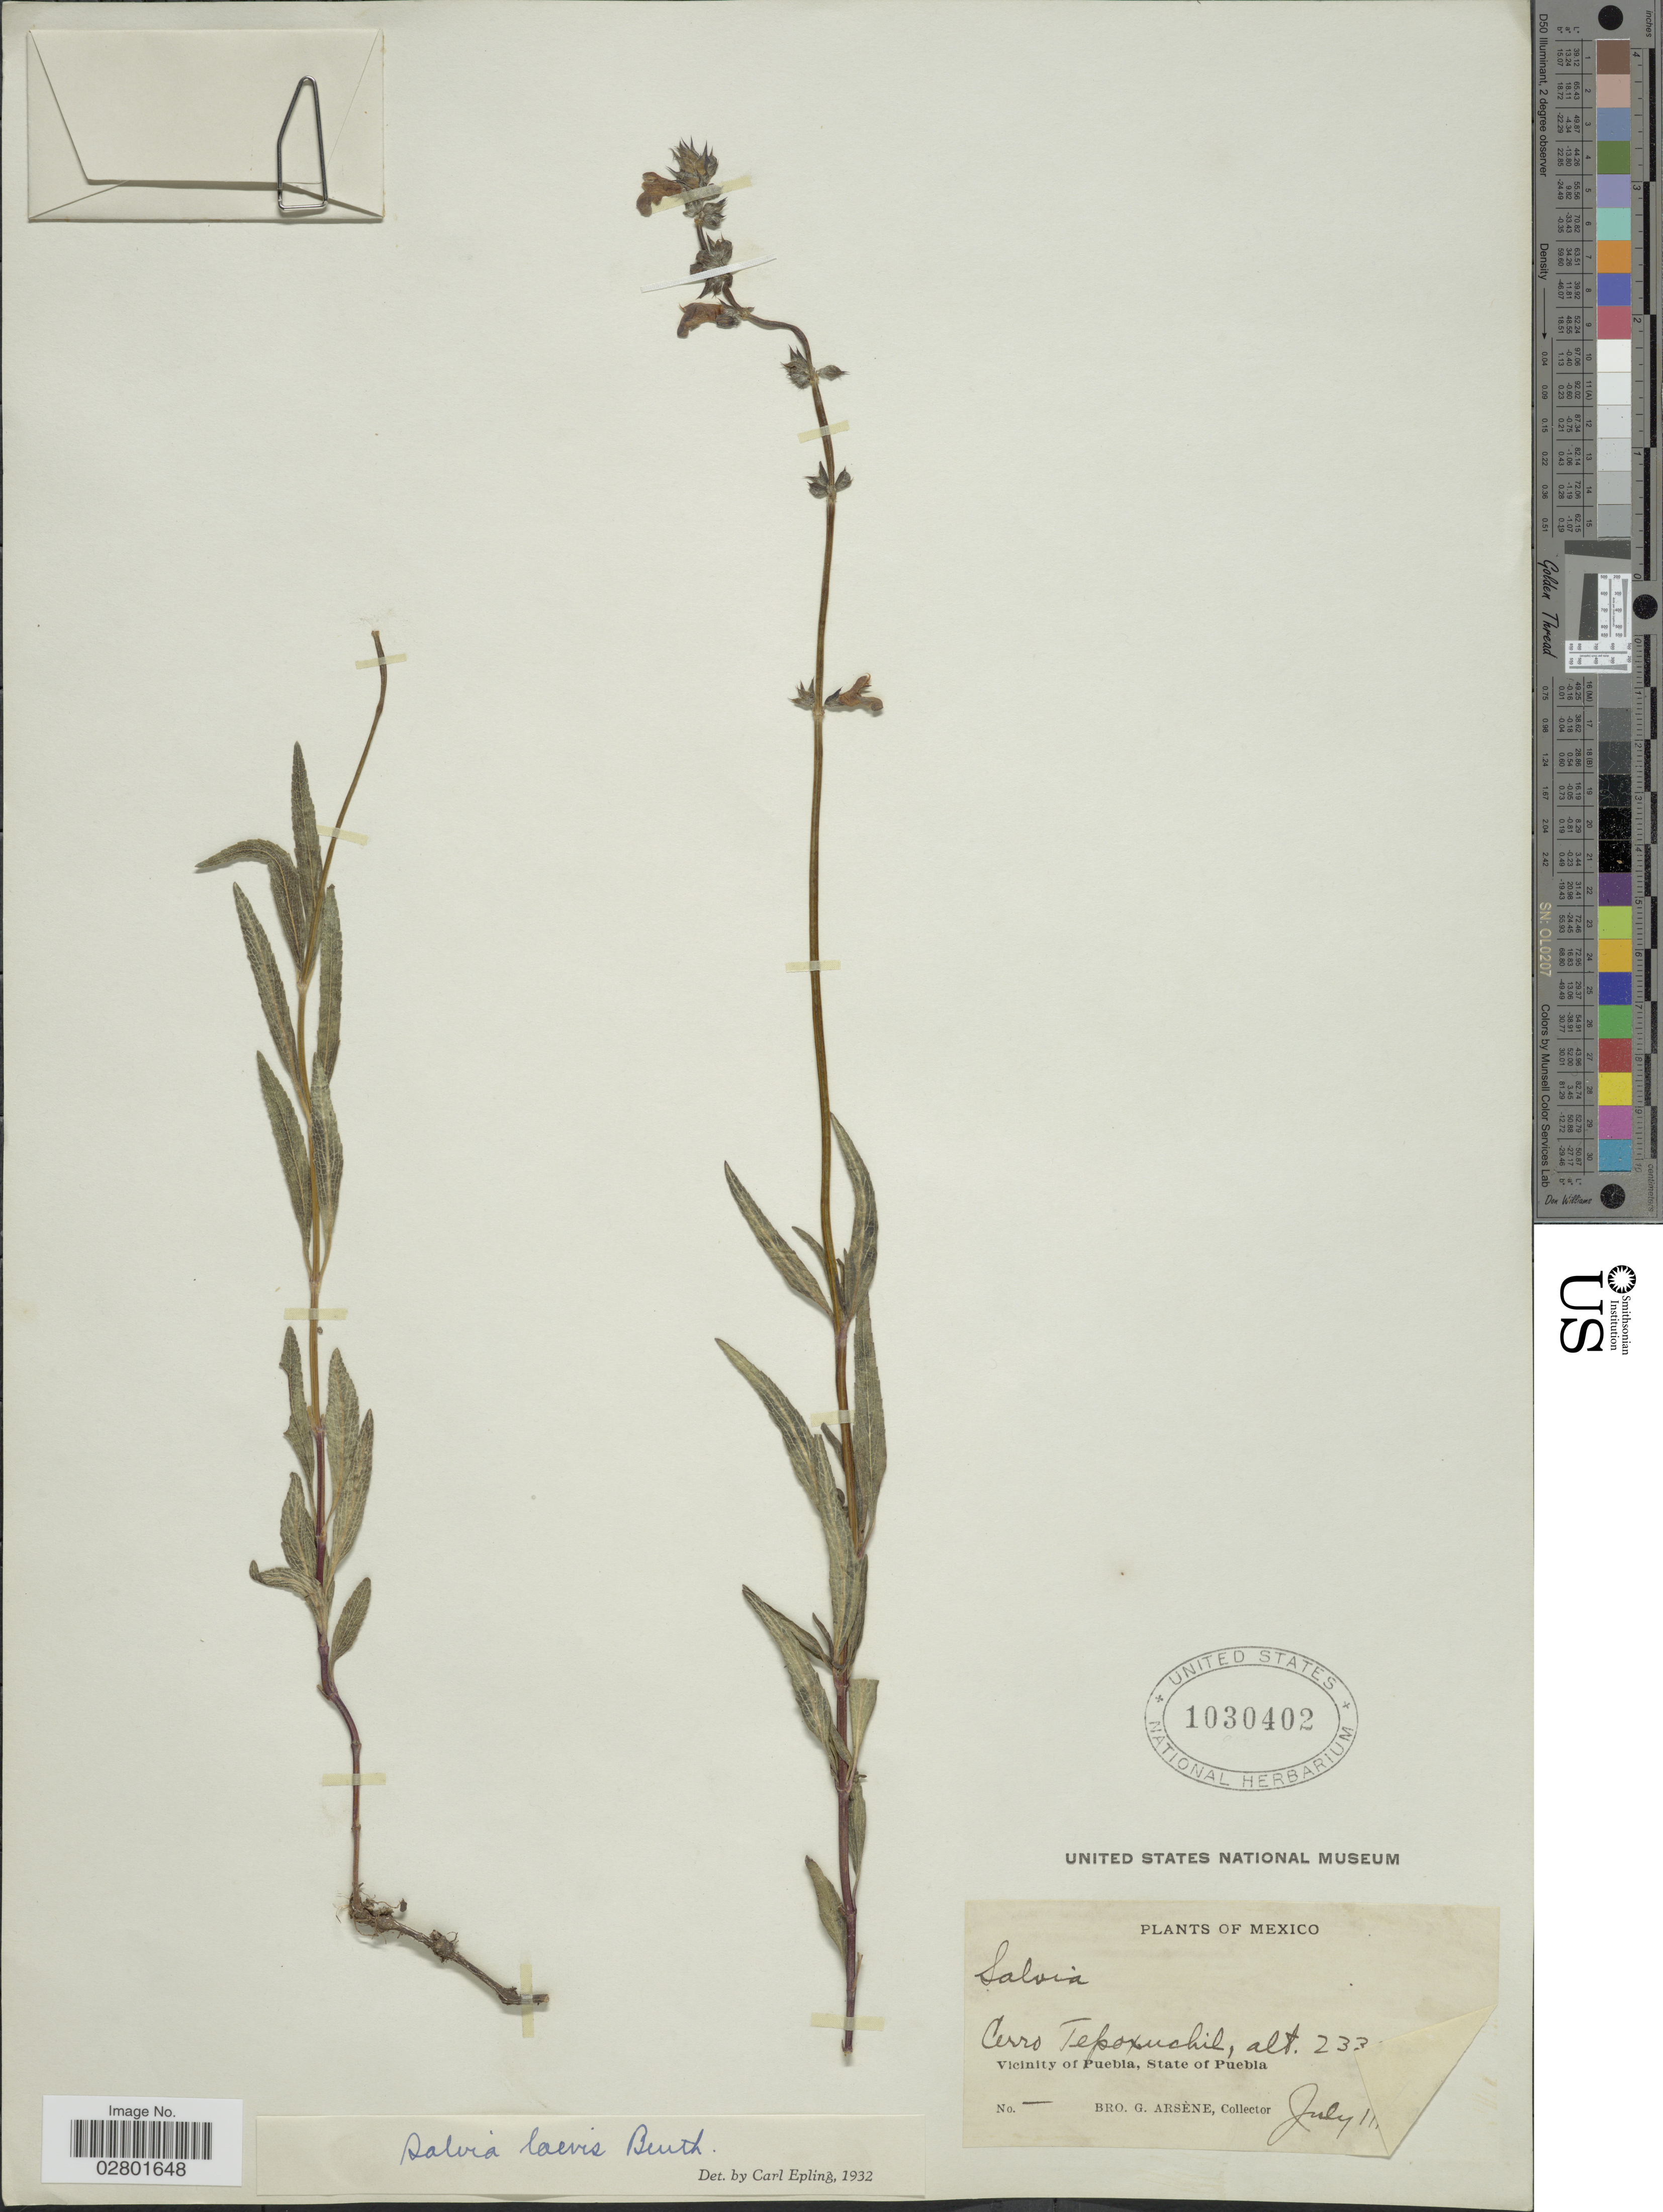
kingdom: Plantae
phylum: Tracheophyta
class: Magnoliopsida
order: Lamiales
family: Lamiaceae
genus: Salvia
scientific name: Salvia laevis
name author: Benth.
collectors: Bro. G. Arsène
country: Mexico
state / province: Puebla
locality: Cerro Tepoxuchil, Vicinity of Puebla.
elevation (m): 2330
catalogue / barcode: US 1030402